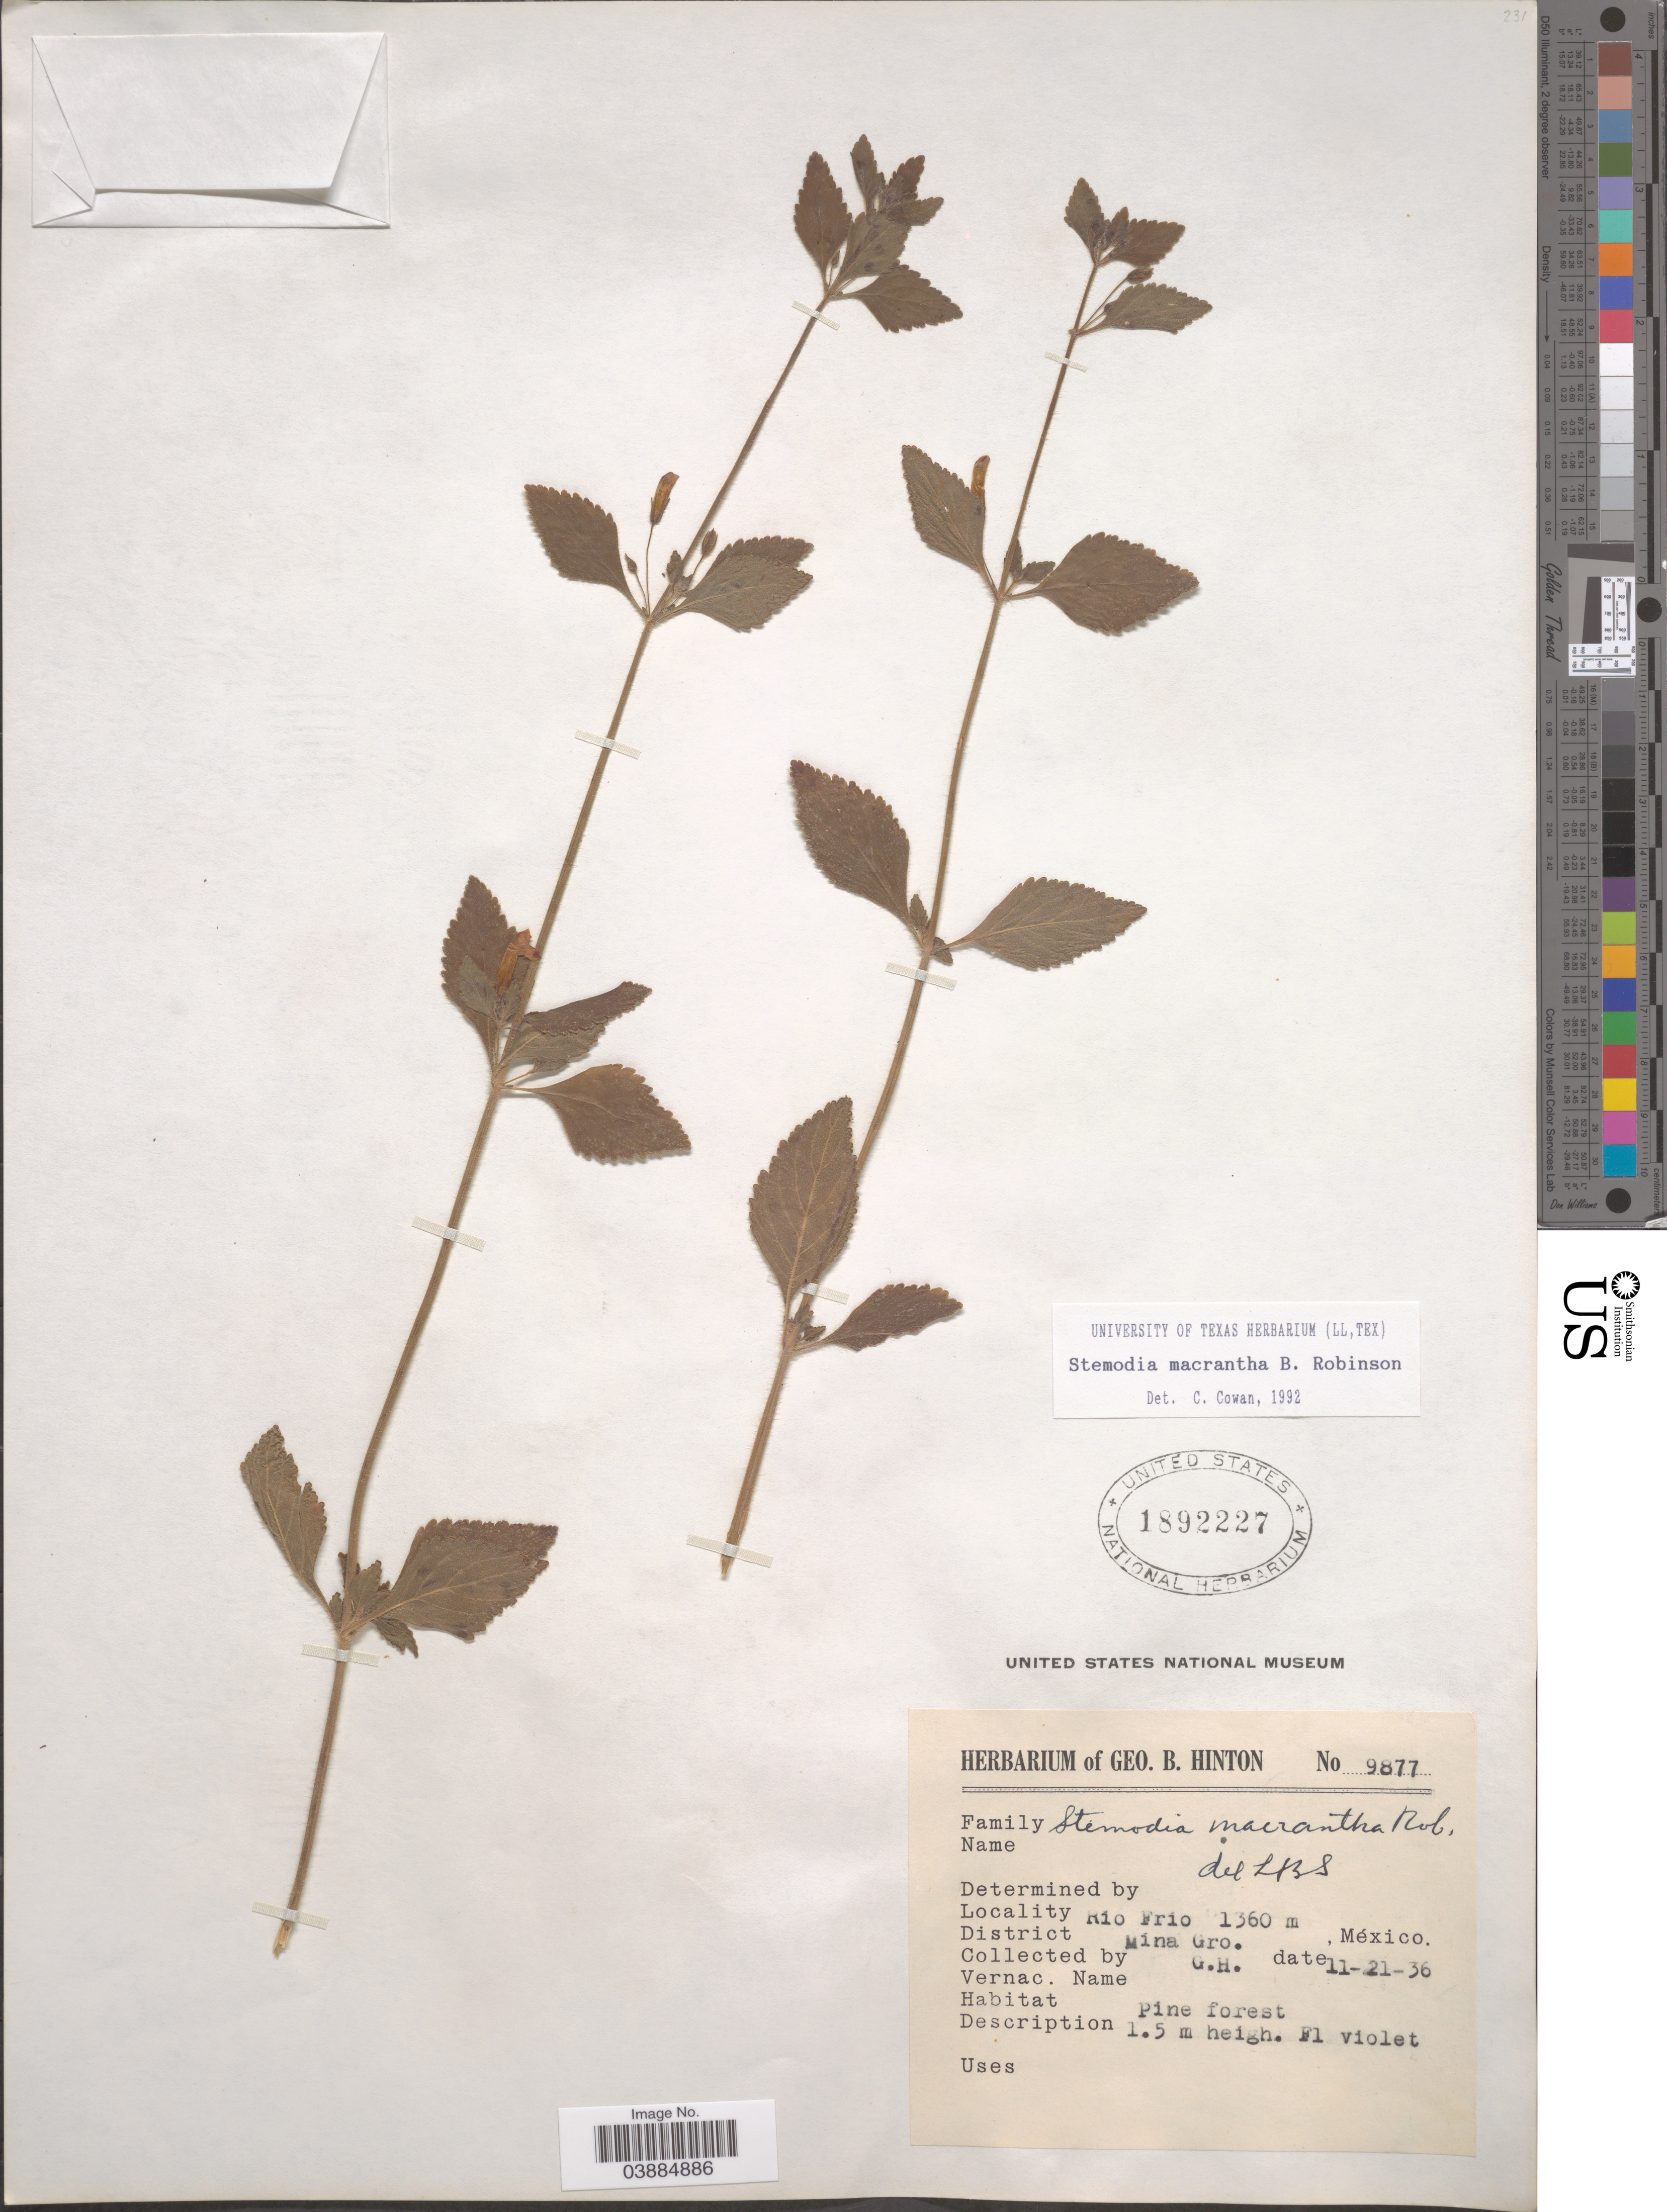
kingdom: Plantae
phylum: Tracheophyta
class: Magnoliopsida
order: Lamiales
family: Plantaginaceae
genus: Stemodia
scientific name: Stemodia micrantha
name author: Brandegee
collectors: G. B. Hinton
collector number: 9877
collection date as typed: Transcribed d/m/y: 21/11/36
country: Mexico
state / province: Guerrero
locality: Rio Frio. District Mina.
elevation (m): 1360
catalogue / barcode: US 1892227